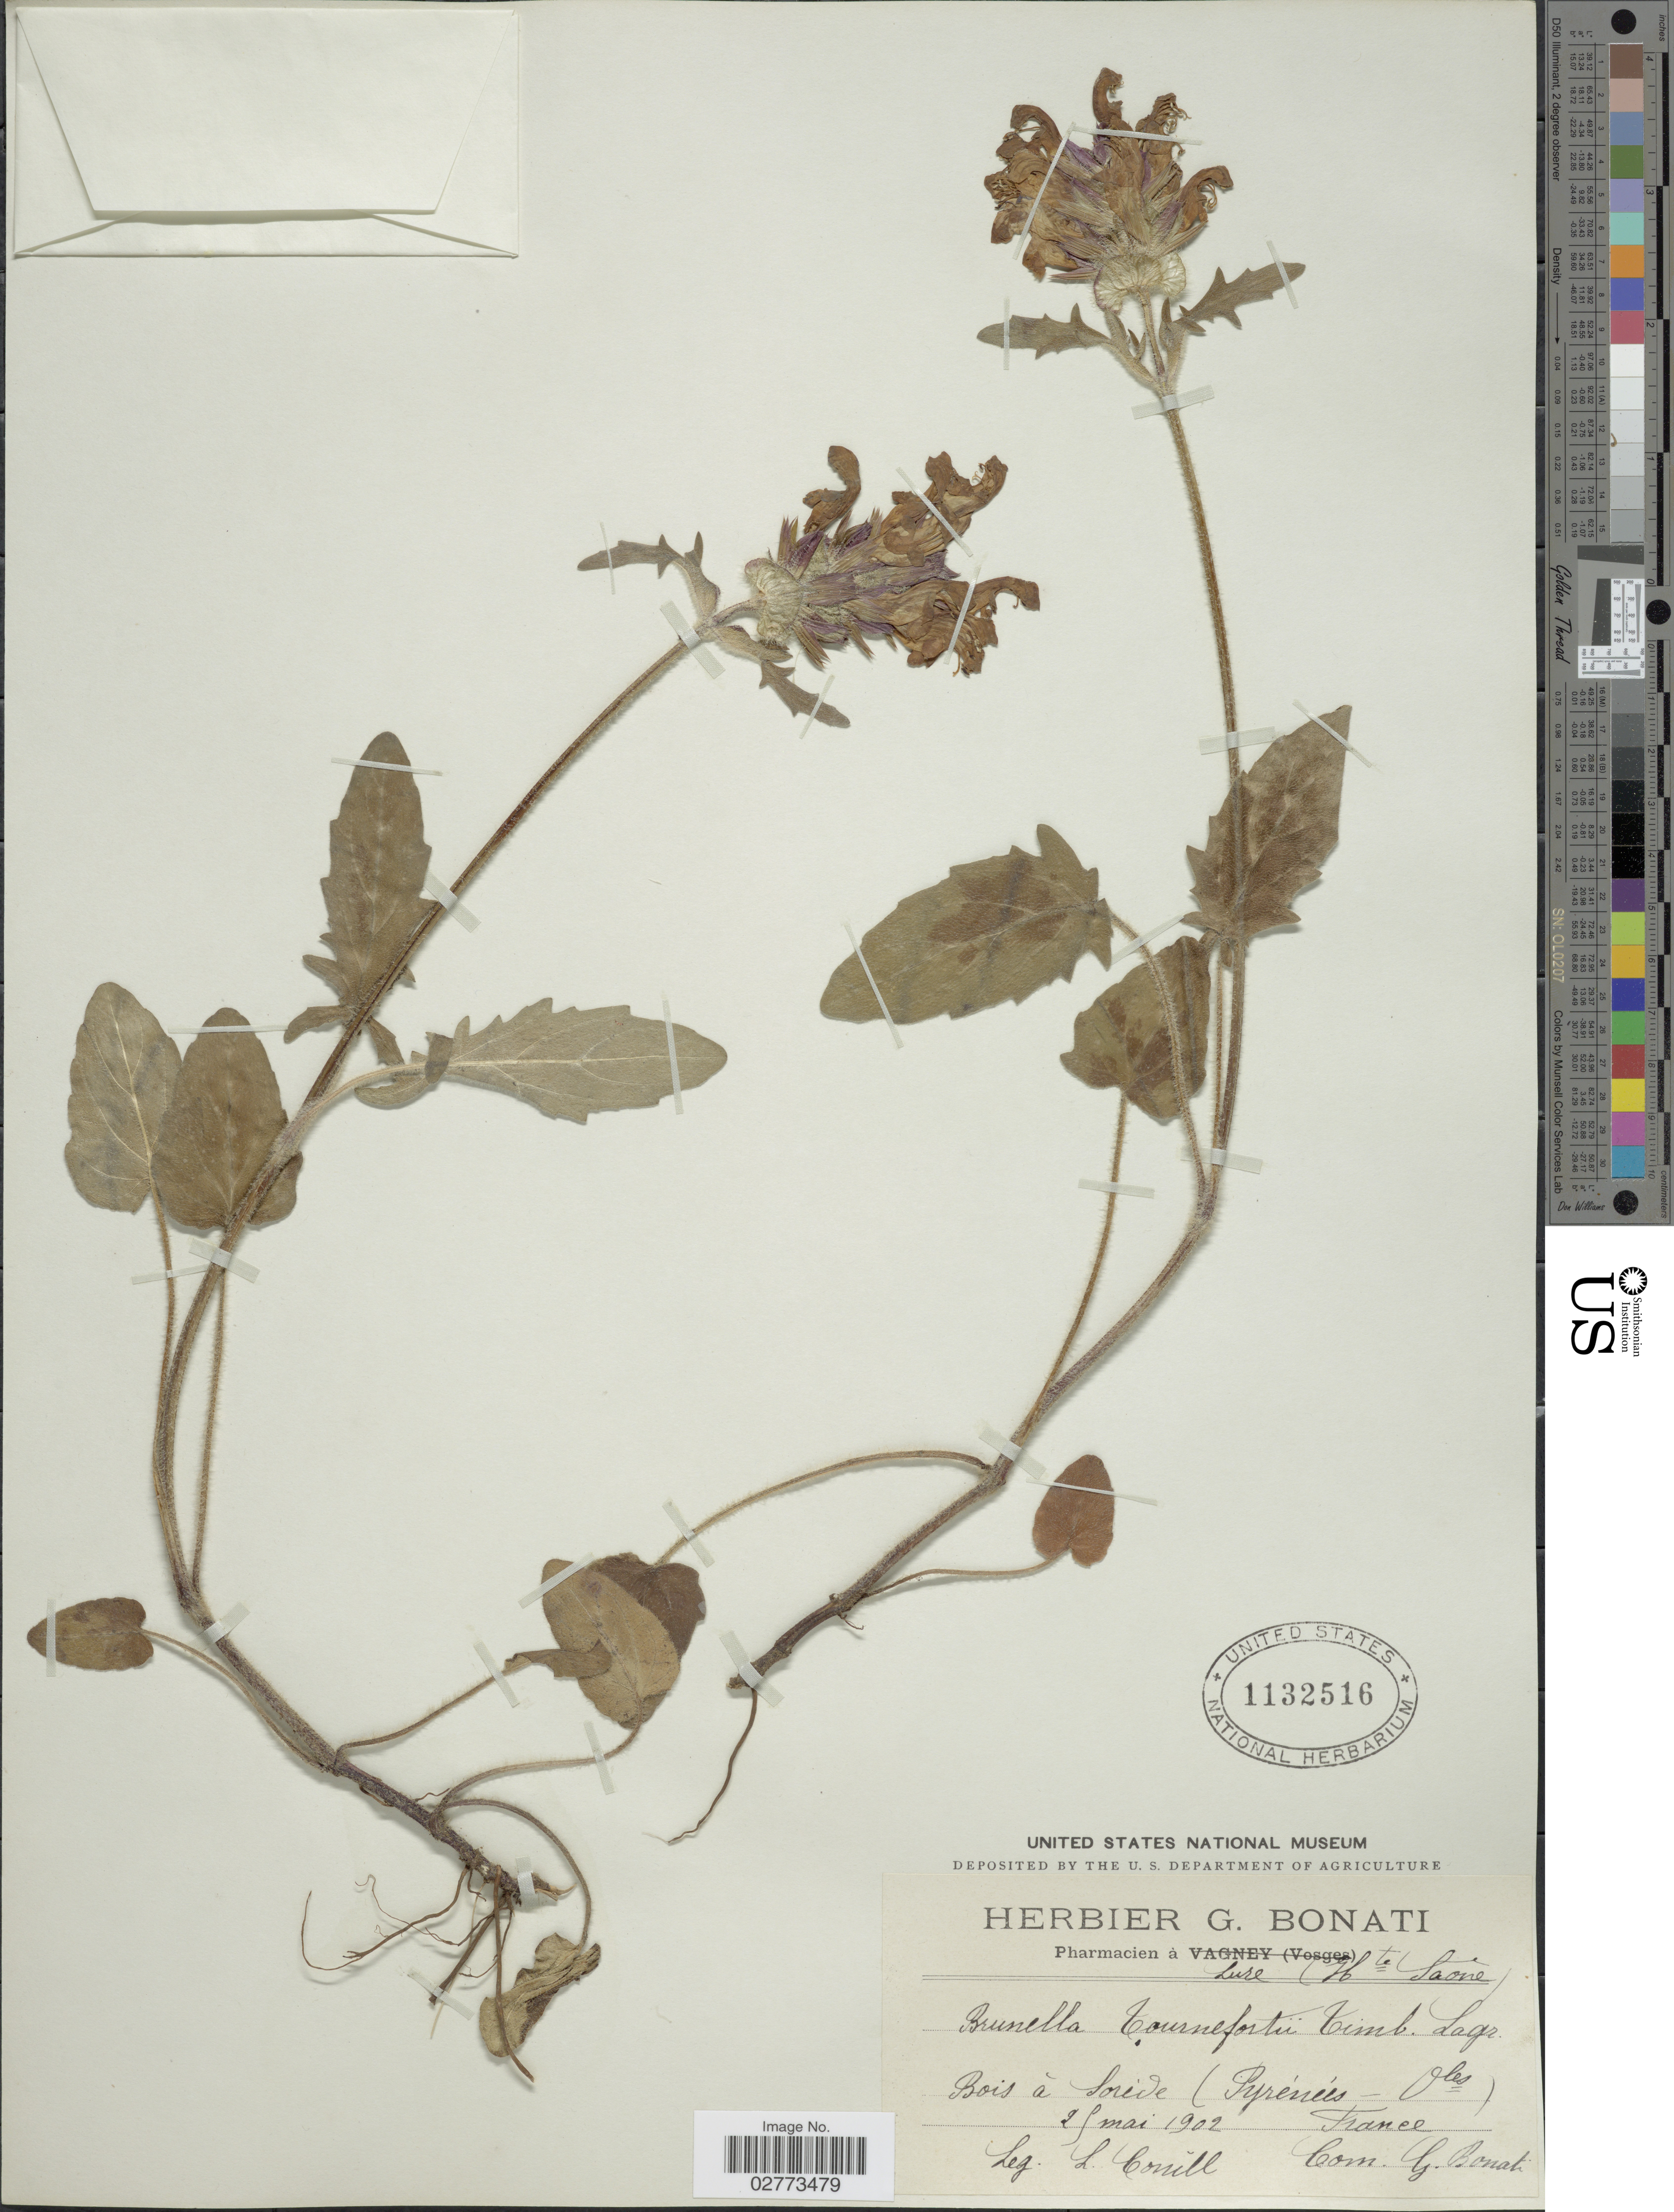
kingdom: Plantae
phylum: Tracheophyta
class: Magnoliopsida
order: Lamiales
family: Lamiaceae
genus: Prunella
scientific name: Prunella tournefortii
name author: Timb.-Lagr.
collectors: Conill, L.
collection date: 1902-05-25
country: France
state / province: Occitanie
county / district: Pyrénées-Orientales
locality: Bois á Soréde (Pyréneés - Obs).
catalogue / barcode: US 1132516